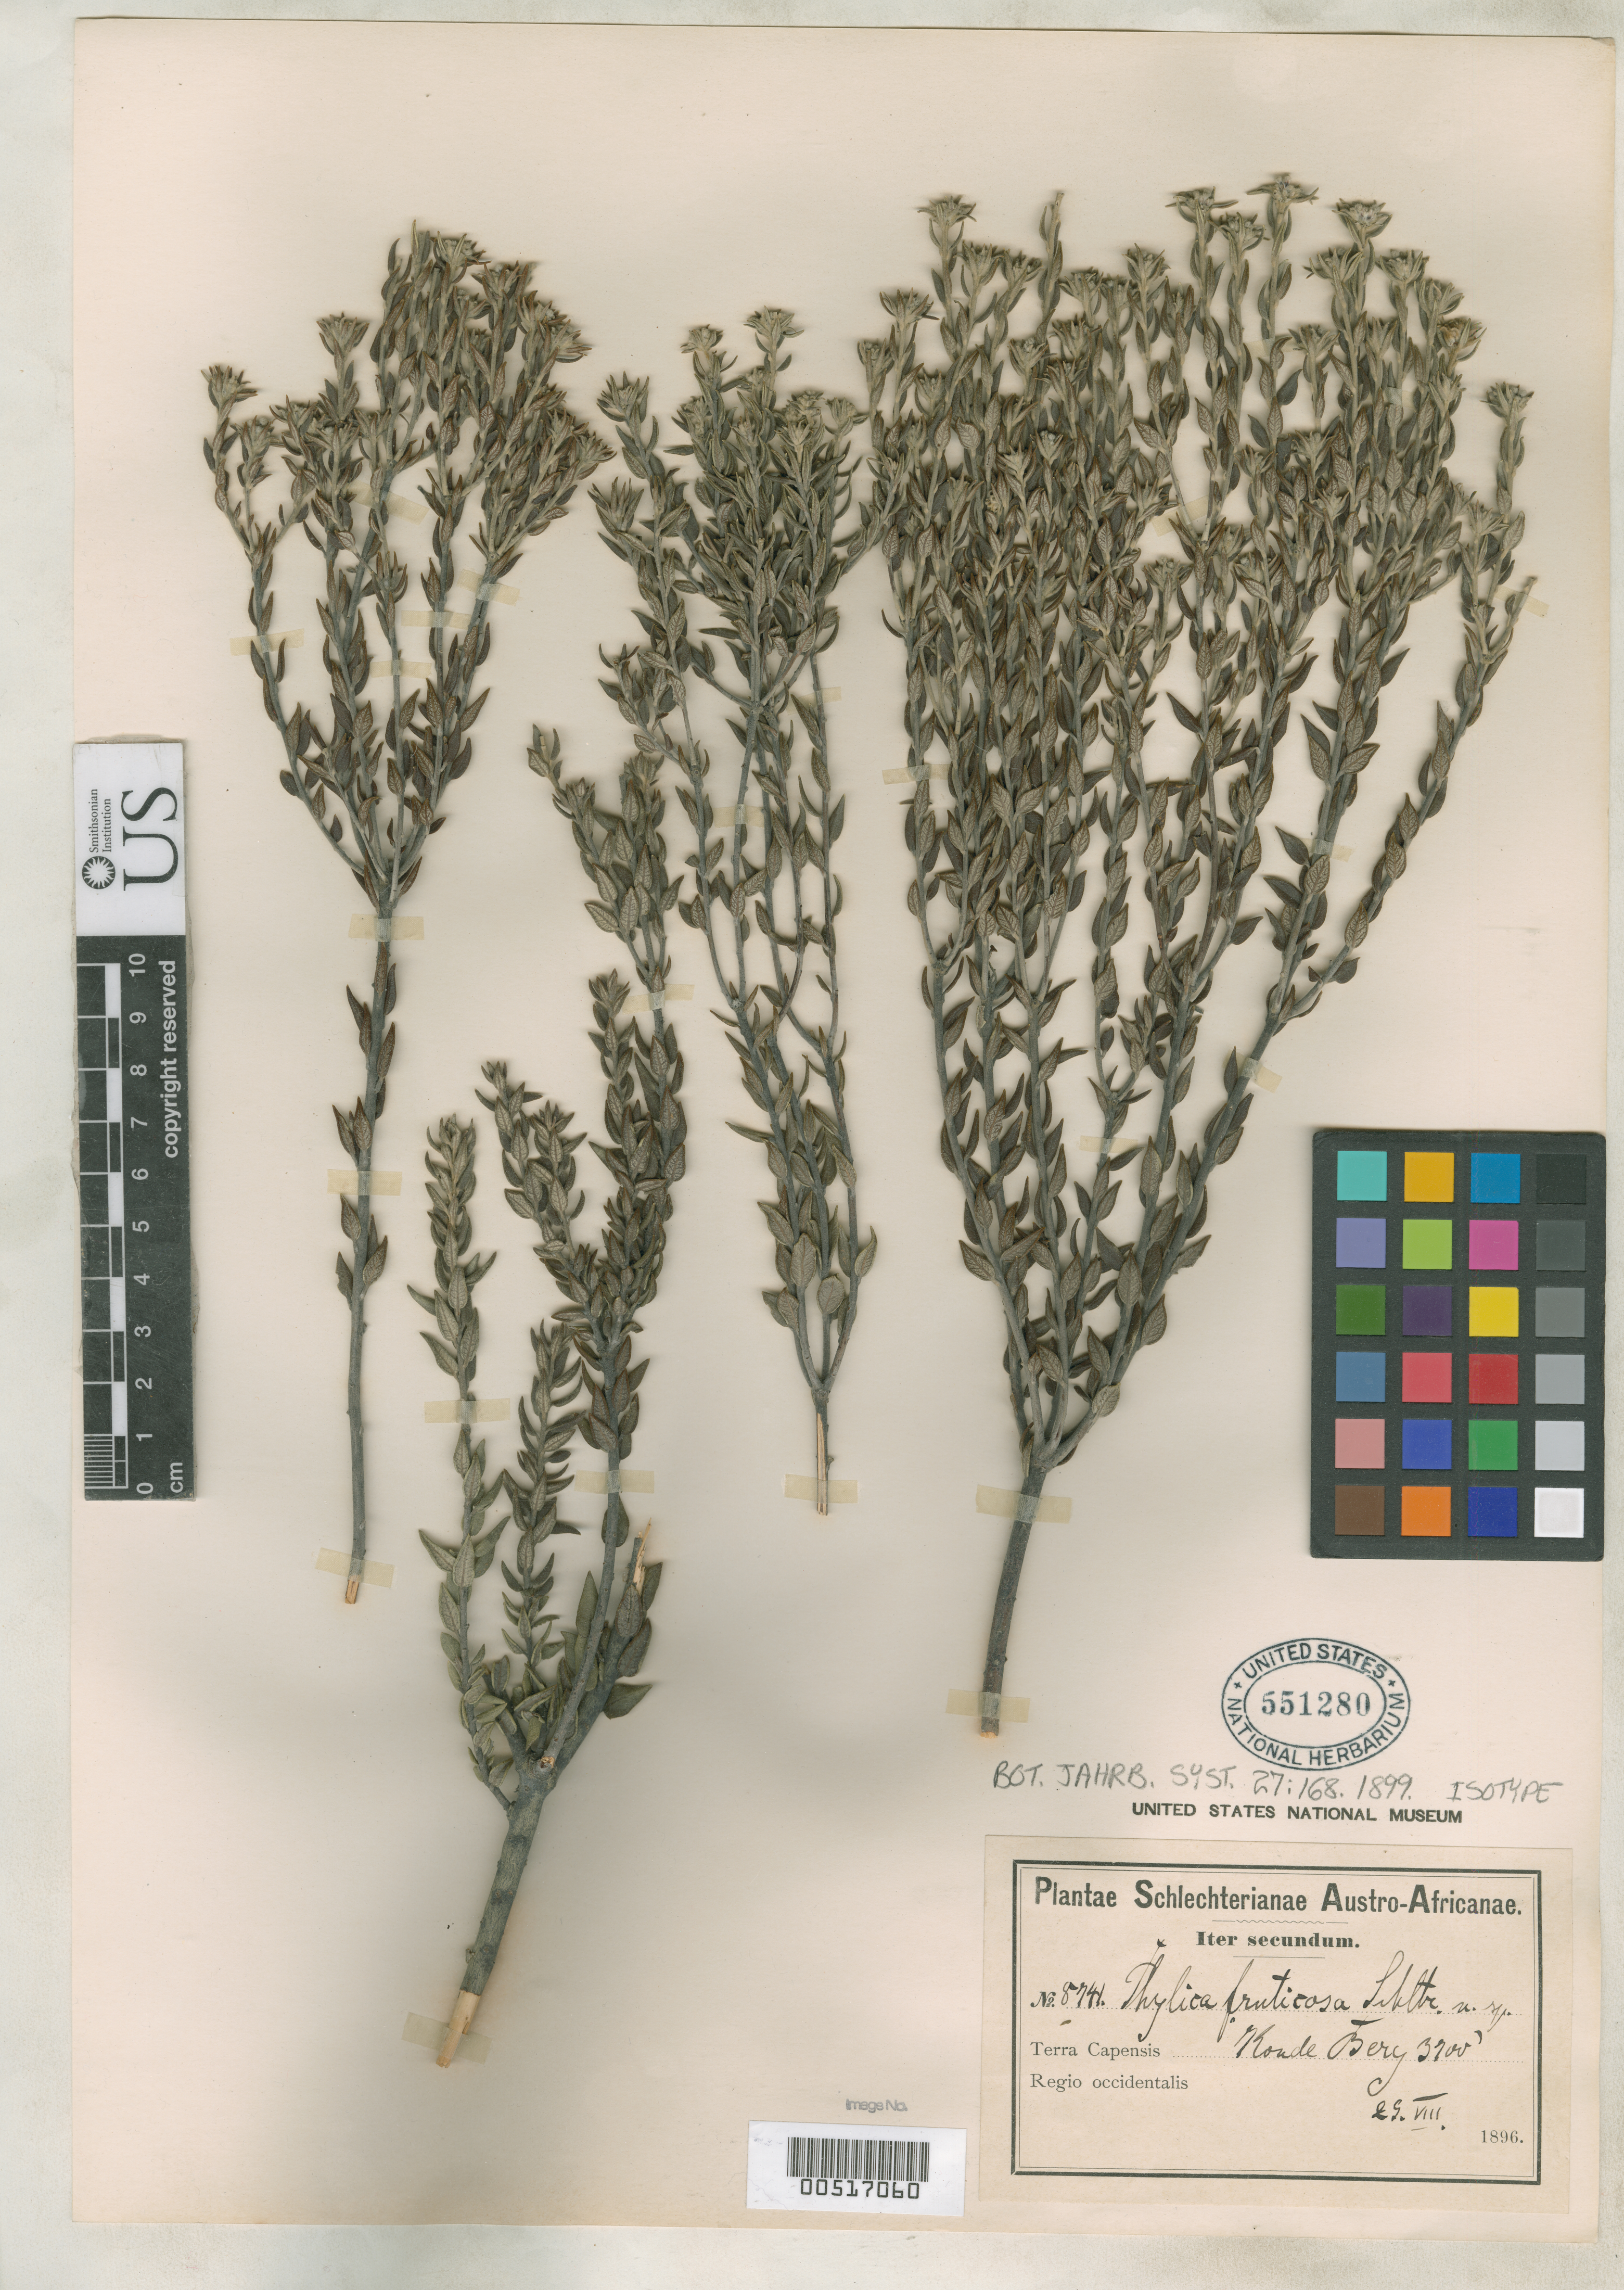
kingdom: Plantae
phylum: Tracheophyta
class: Magnoliopsida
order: Rosales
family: Rhamnaceae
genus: Phylica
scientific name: Phylica fruticosa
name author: Schltr.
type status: Isotype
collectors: F. R. R. Schlechter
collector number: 8741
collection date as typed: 29 Aug 1896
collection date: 1896-08-29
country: South Africa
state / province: Western Cape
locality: Koude Berg.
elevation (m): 1128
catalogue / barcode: US 551280